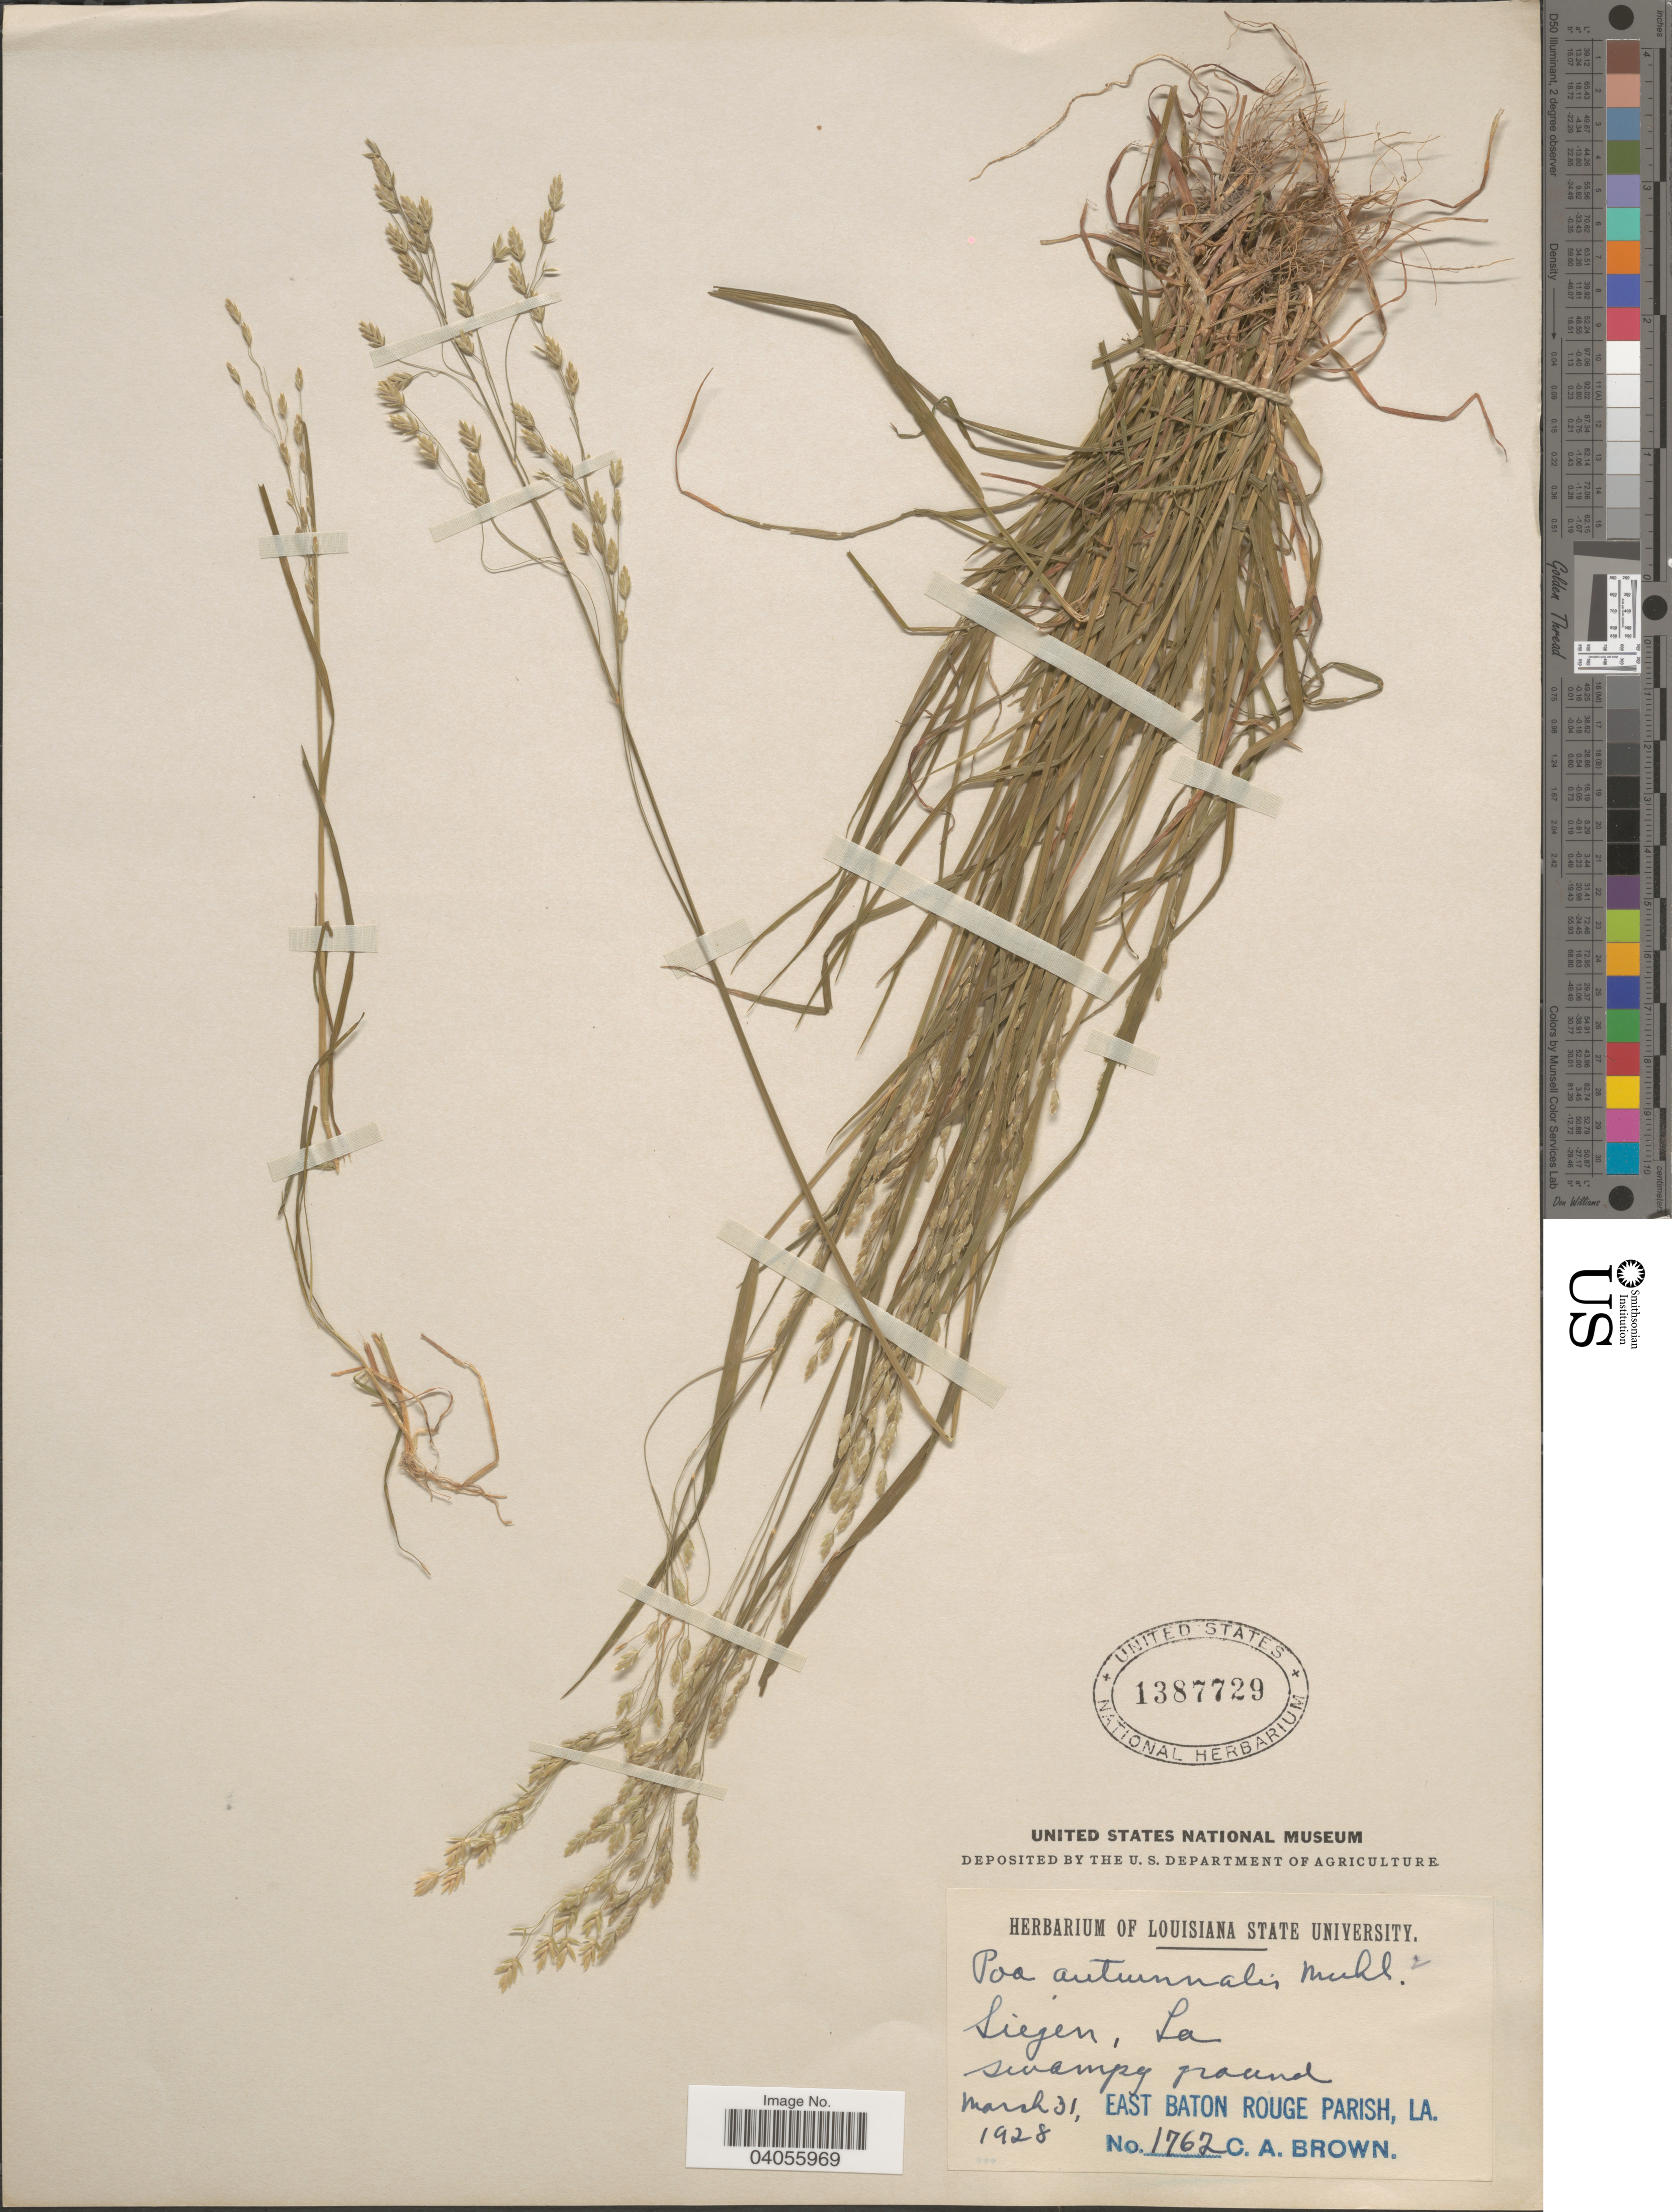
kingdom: Plantae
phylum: Tracheophyta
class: Liliopsida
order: Poales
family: Poaceae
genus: Poa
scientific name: Poa autumnalis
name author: Muhl. ex Elliott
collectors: C. A. Brown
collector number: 1762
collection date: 1928-03-31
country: United States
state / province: Louisiana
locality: Siegen. Swampy ground. East Baton Rouge Parish.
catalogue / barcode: US 1387729